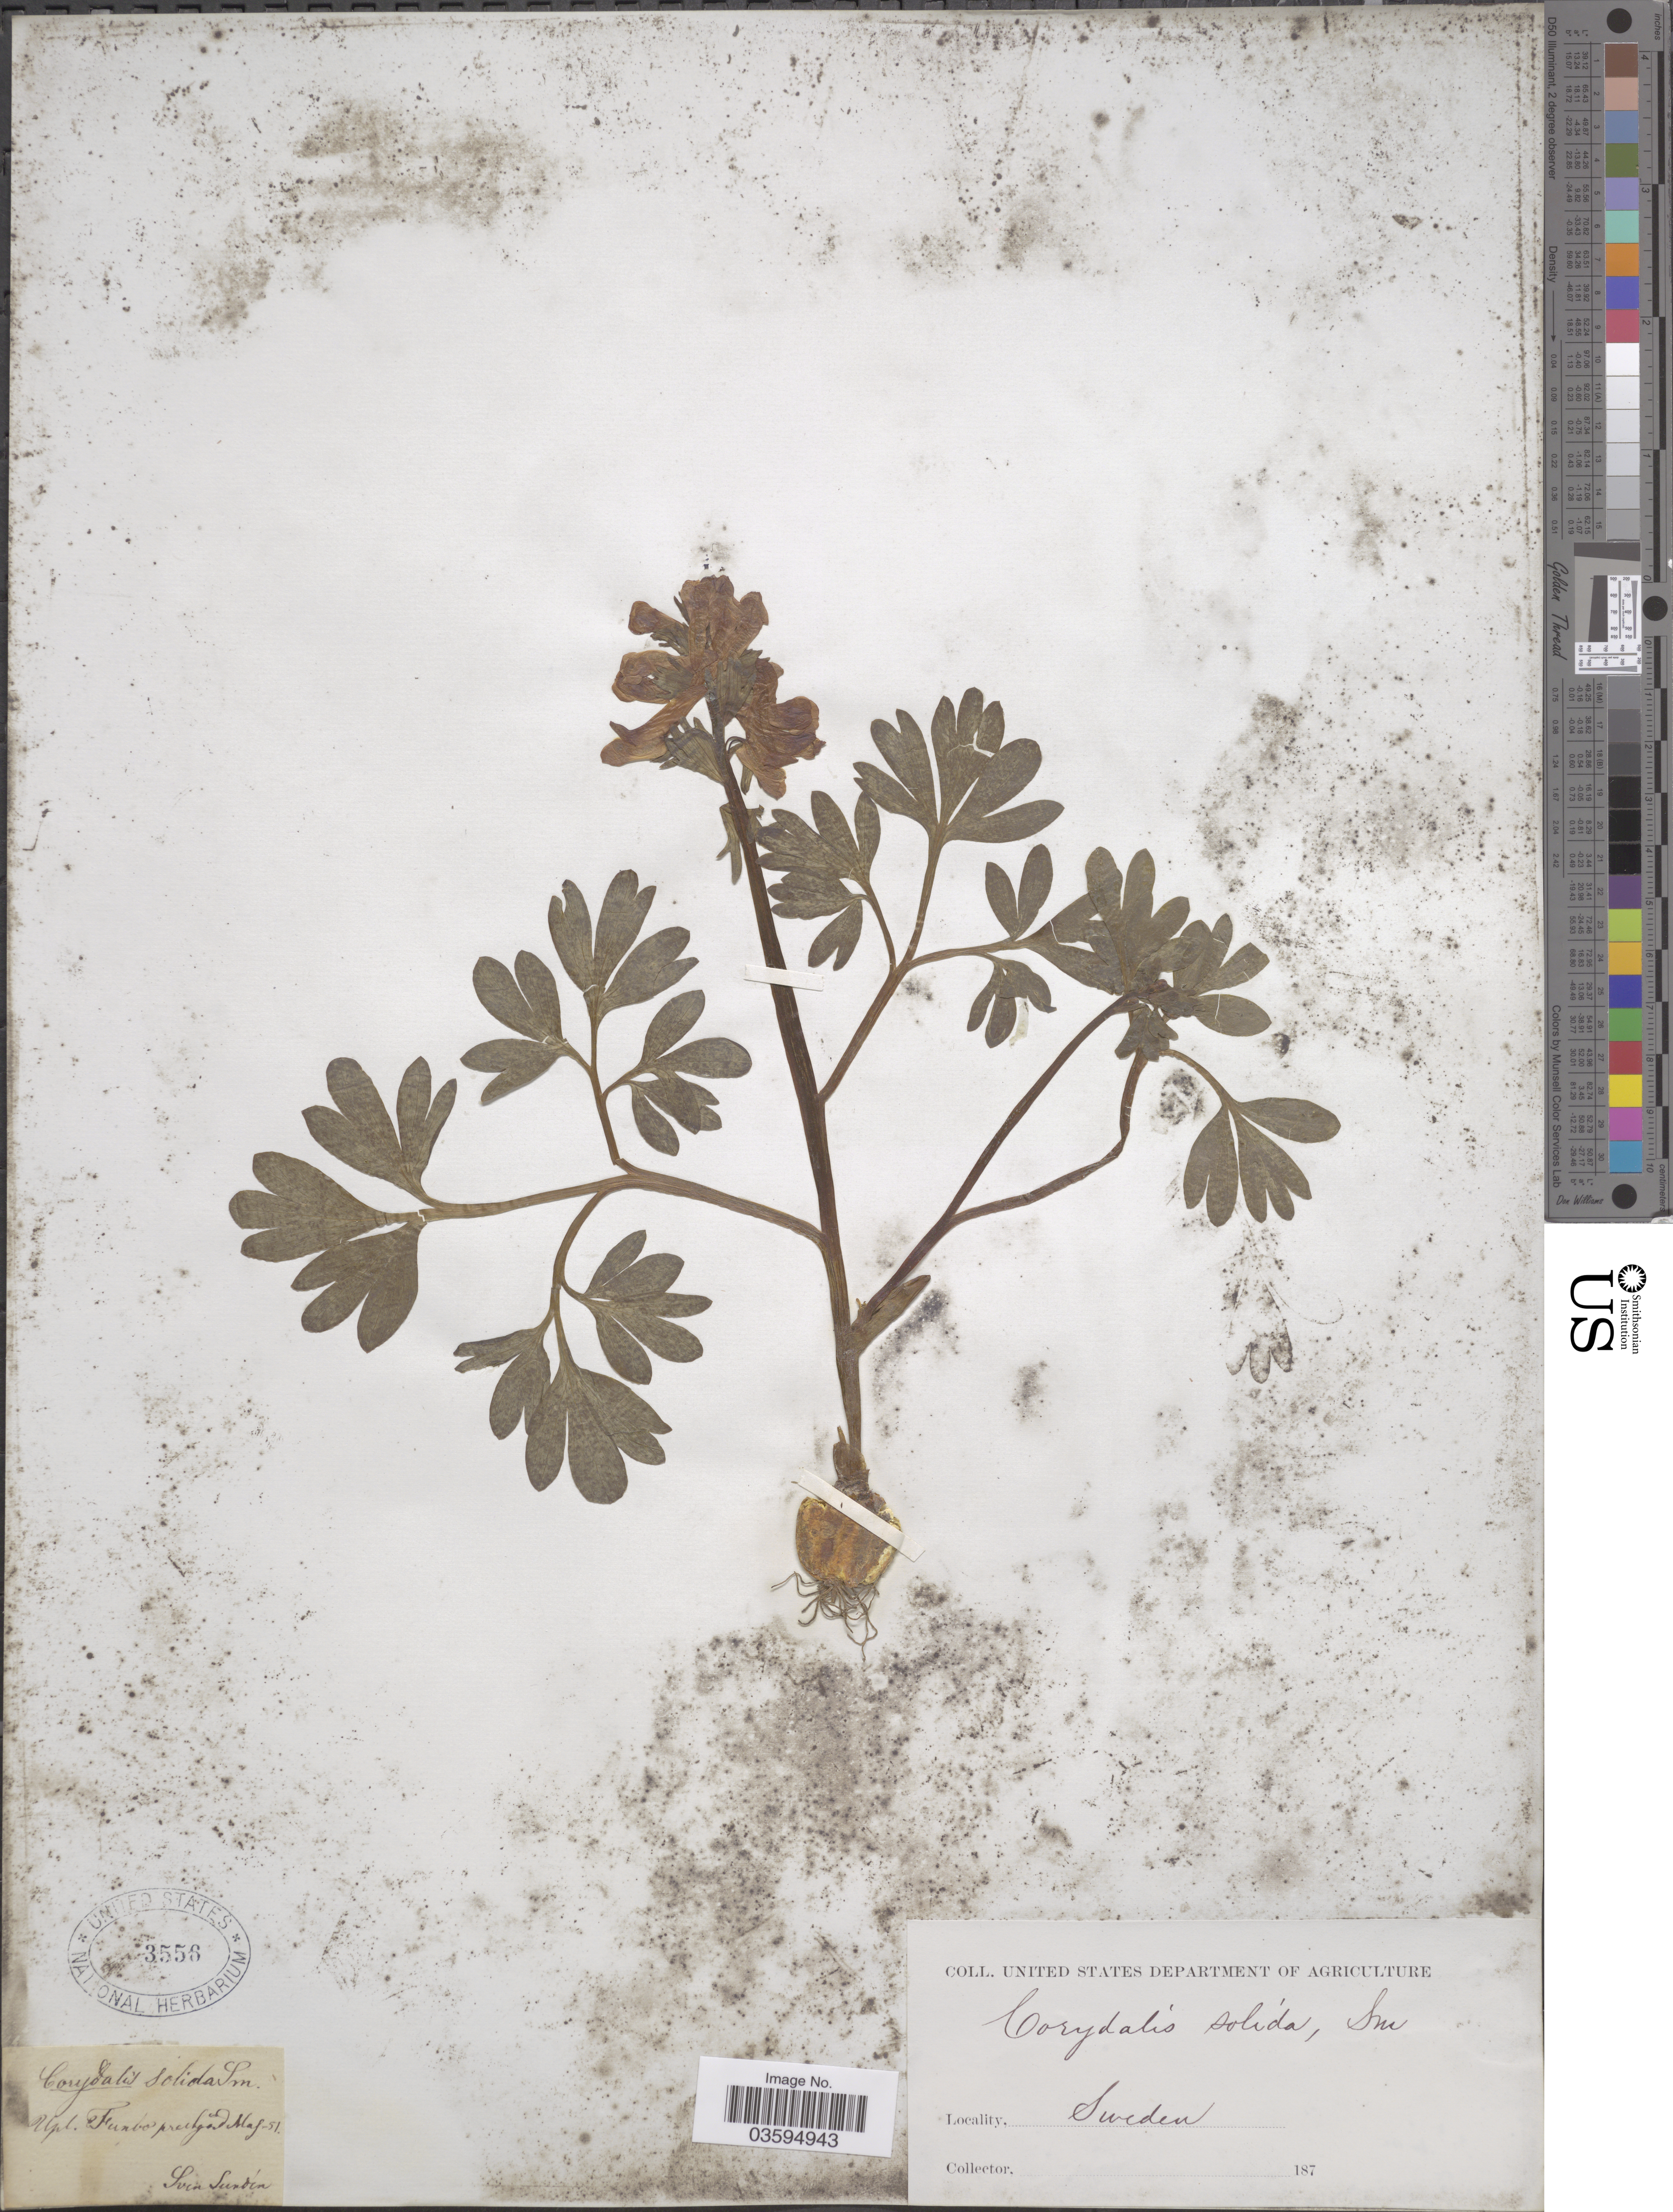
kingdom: Plantae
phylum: Tracheophyta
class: Magnoliopsida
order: Ranunculales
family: Papaveraceae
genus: Corydalis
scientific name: Corydalis solida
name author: (L.) Clairv.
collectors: S. Lundin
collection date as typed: Transcribed d/m/y: /5/51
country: Sweden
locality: Upl. Funbo prechgard [interpreted]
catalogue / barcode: US 3556